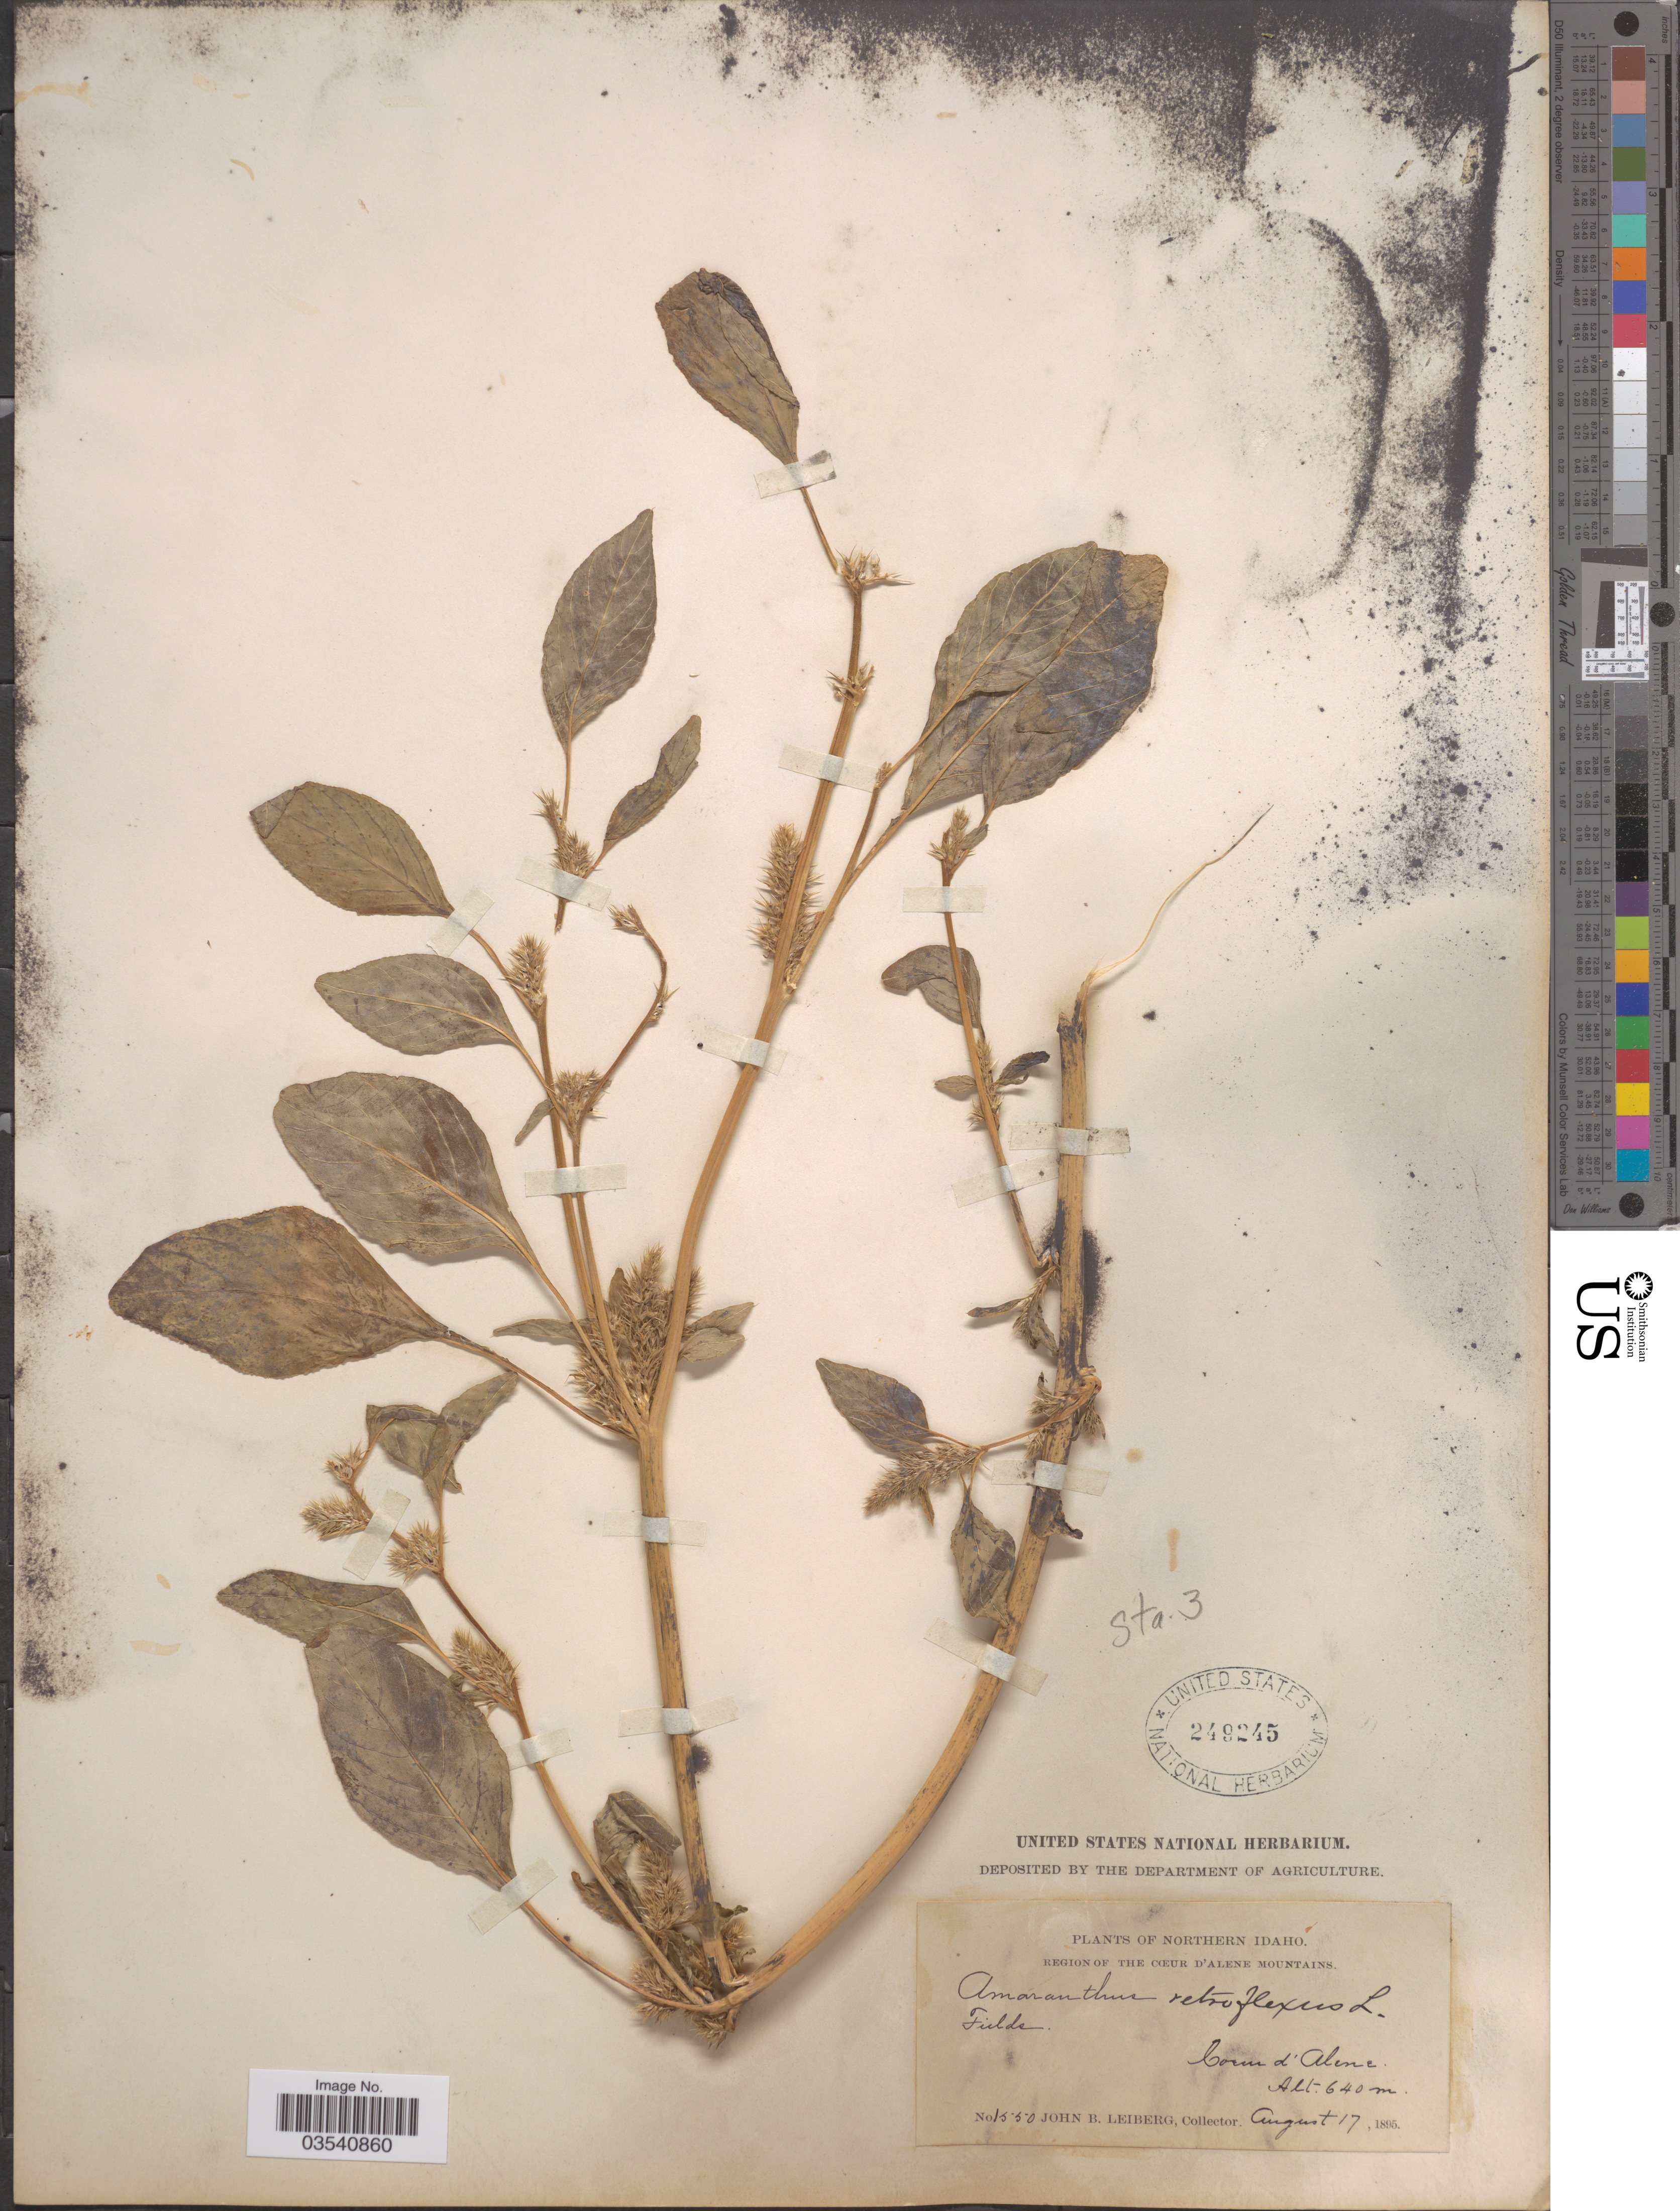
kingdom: Plantae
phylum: Tracheophyta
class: Magnoliopsida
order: Caryophyllales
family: Amaranthaceae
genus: Amaranthus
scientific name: Amaranthus powellii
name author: S. Watson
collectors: J. B. Leiberg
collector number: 1550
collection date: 1895-08-17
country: United States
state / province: Idaho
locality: Northern Idaho. Coeur d'Alene.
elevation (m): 640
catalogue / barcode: US 249245